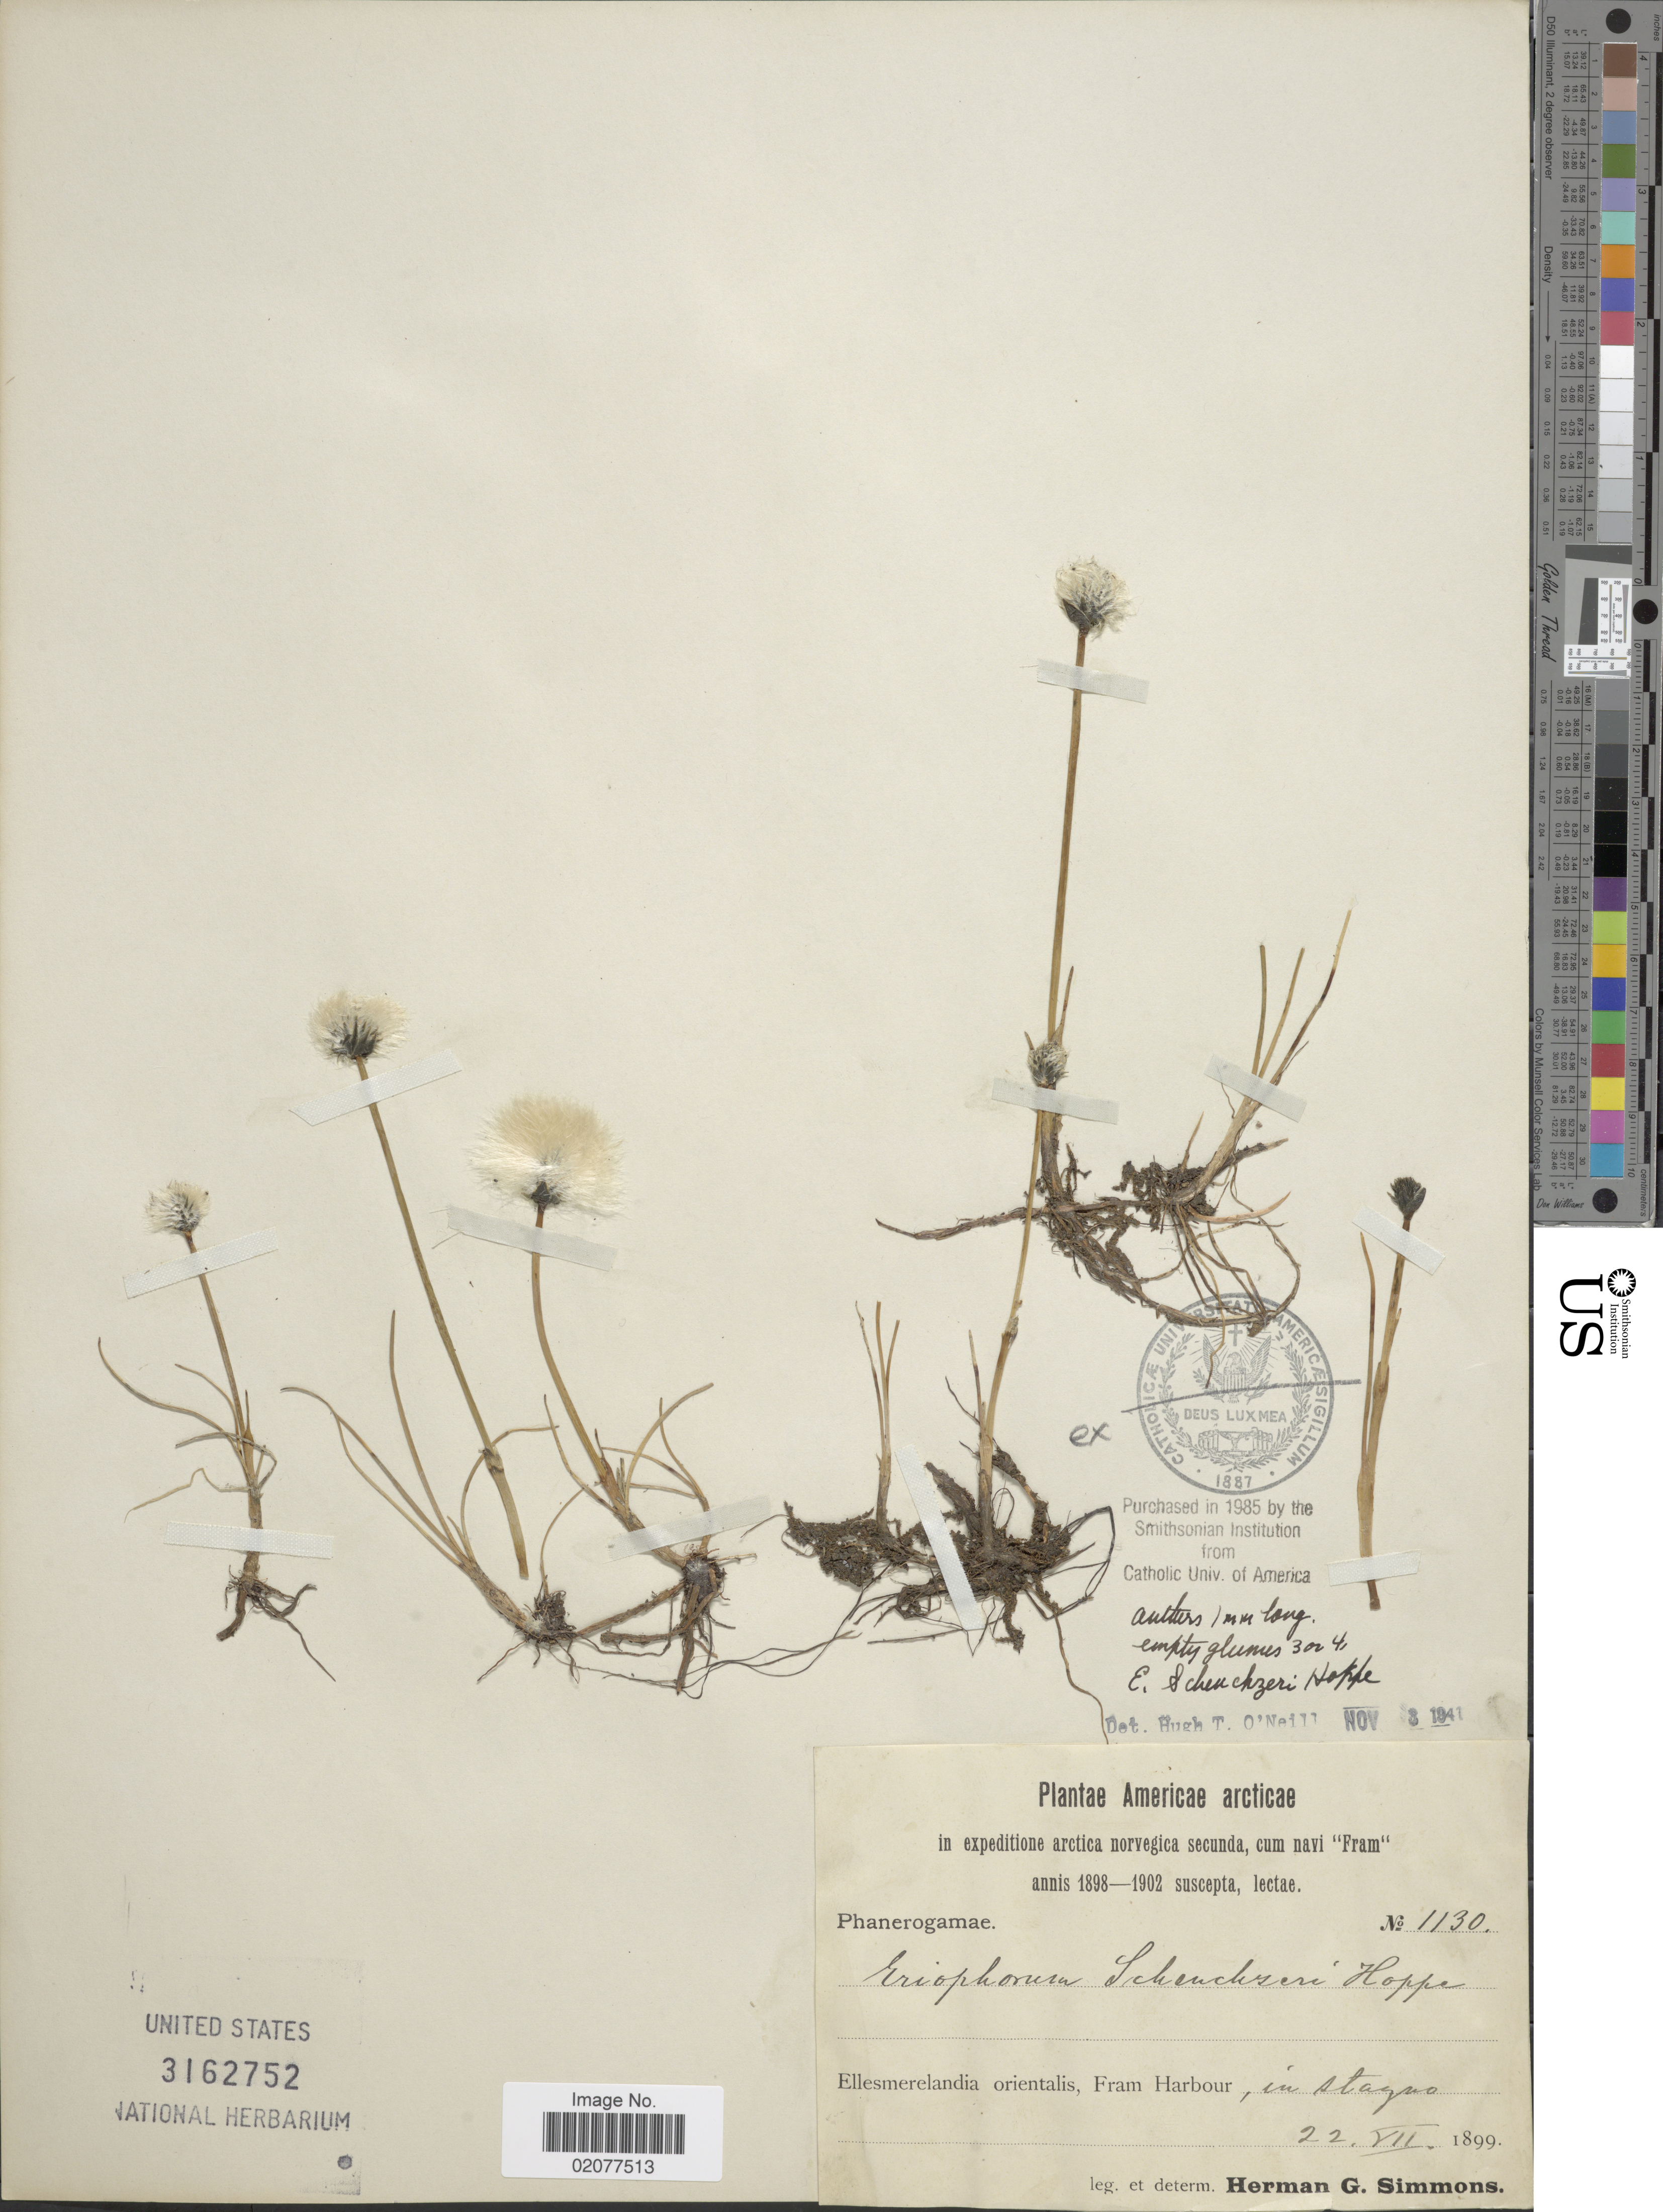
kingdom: Plantae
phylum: Tracheophyta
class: Liliopsida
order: Poales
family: Cyperaceae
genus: Eriophorum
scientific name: Eriophorum scheuchzeri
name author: Hoppe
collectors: H. Simmons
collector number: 1130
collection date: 1899-07-22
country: Norway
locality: Americae Arcticae. Ellesmerelandia orientalis, Farm Harbour, in stagno.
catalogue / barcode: US 3162752